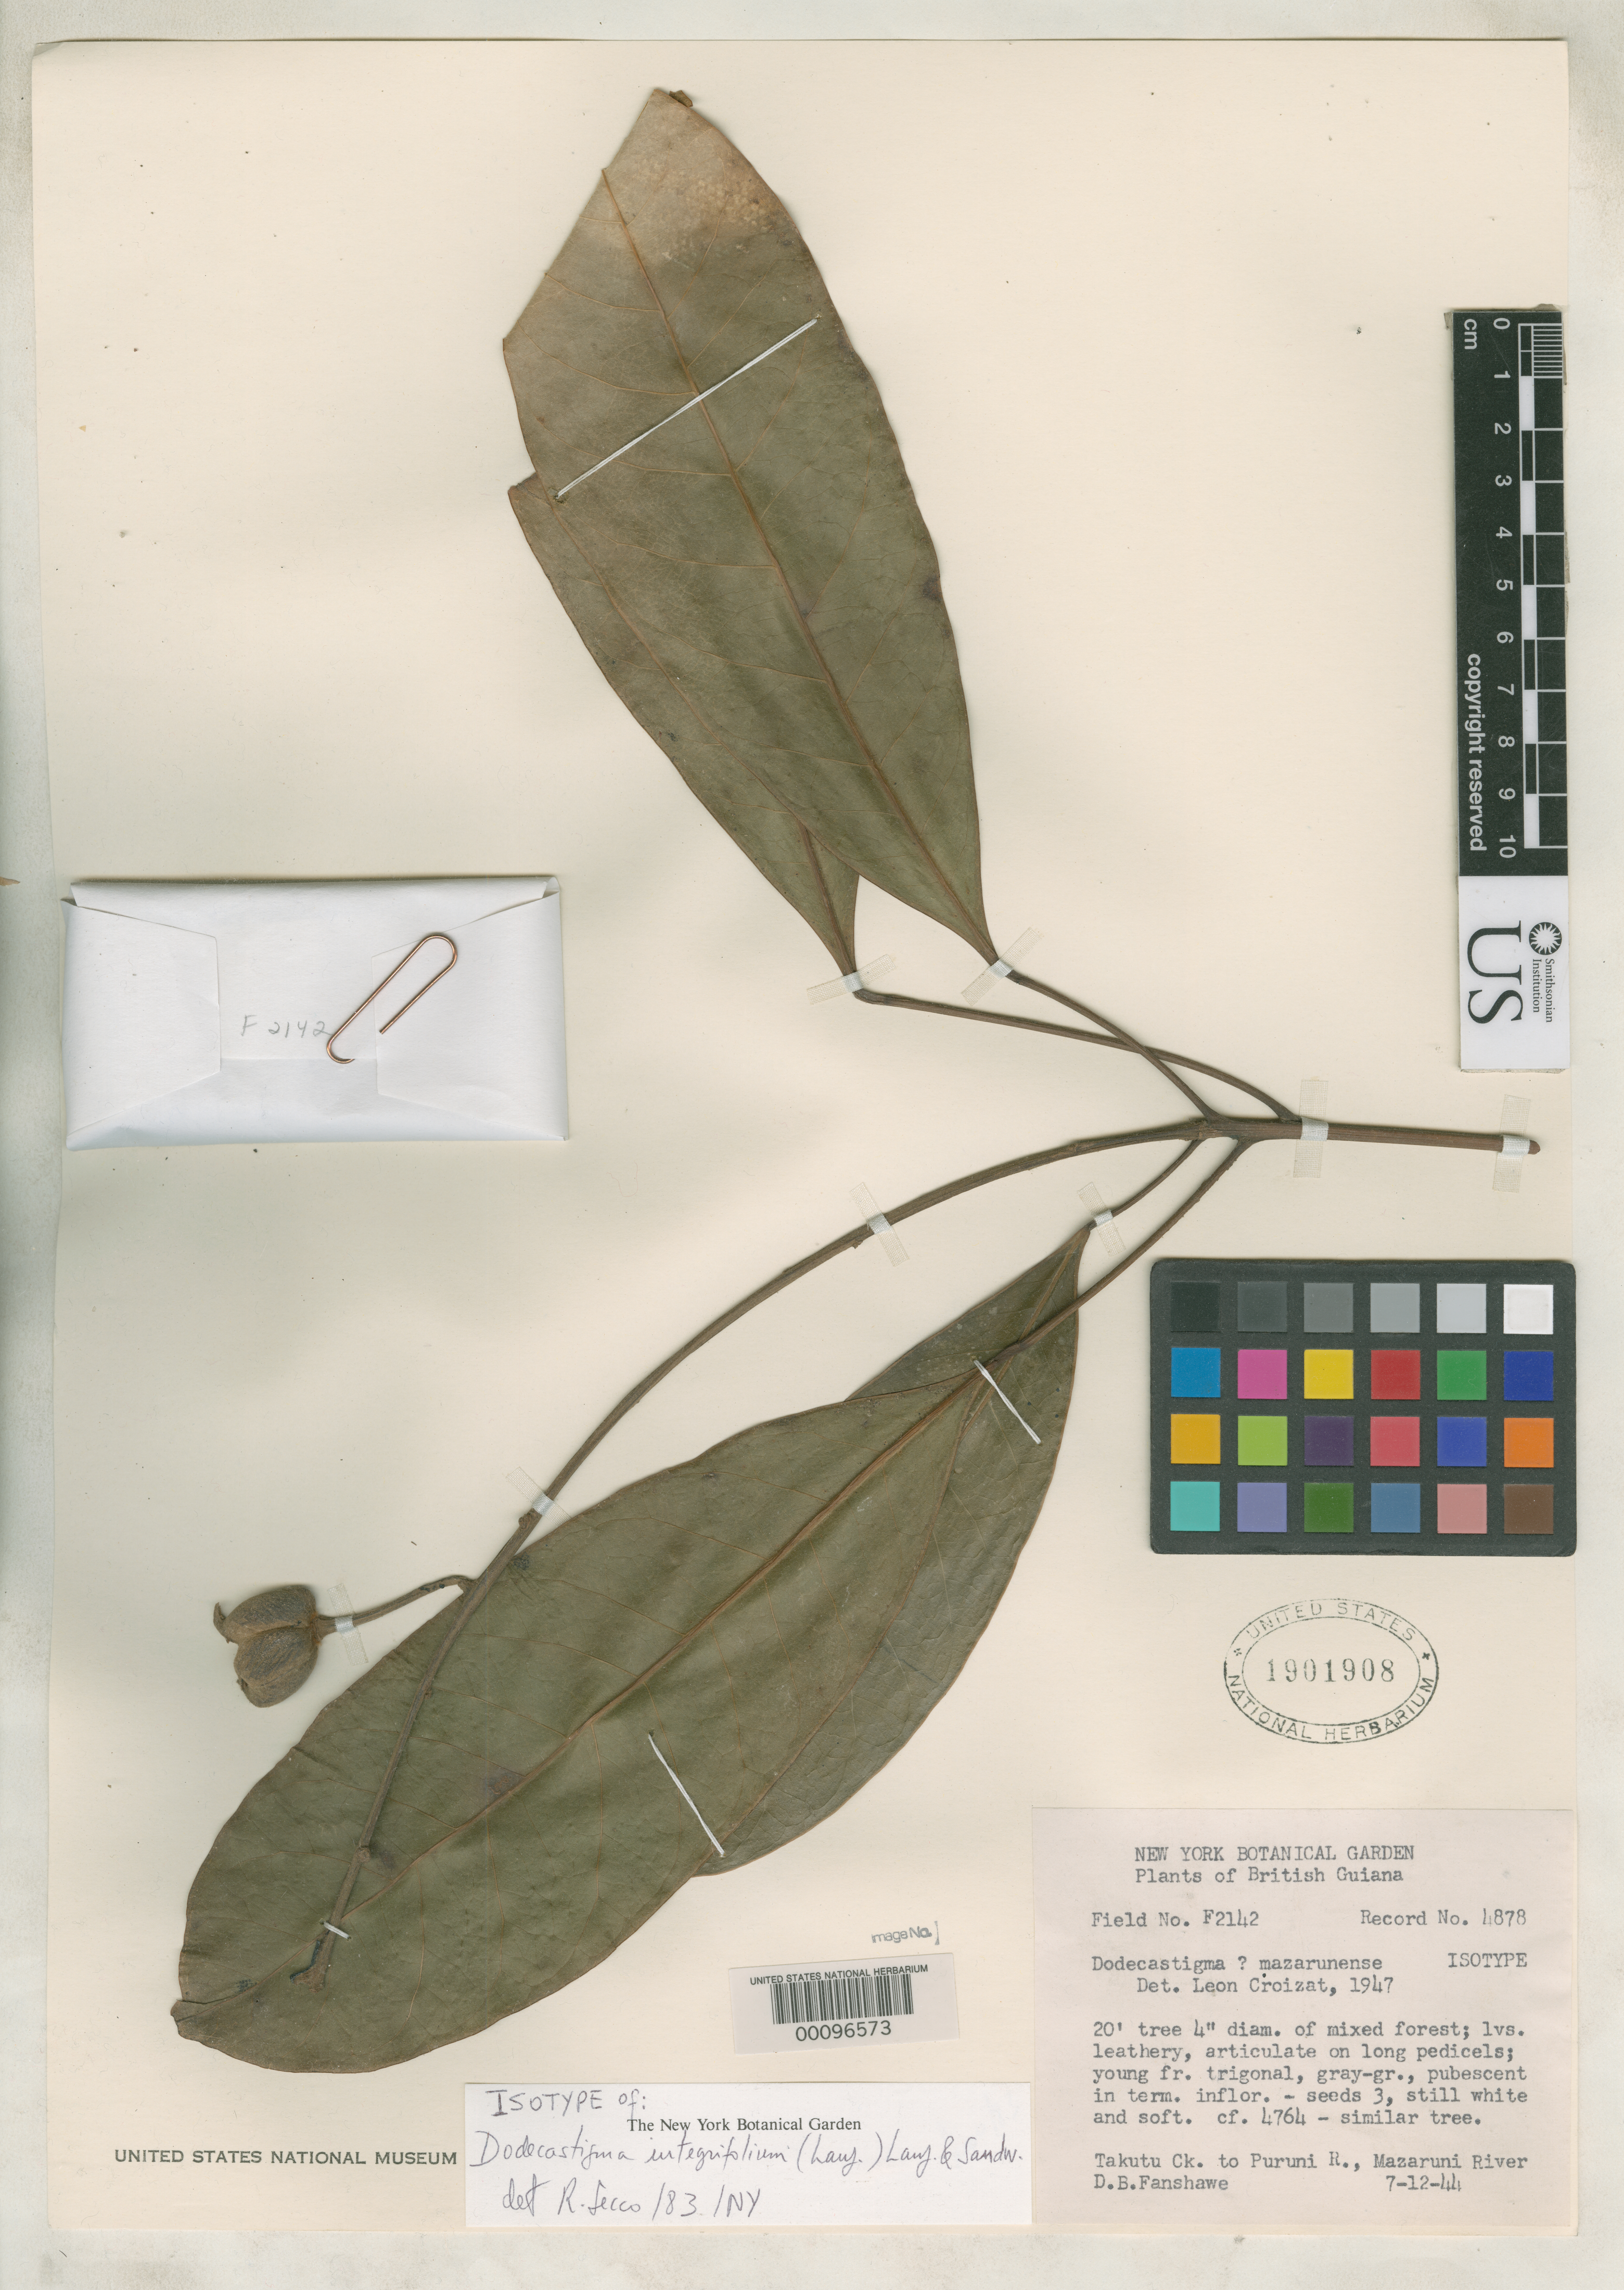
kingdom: Plantae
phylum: Tracheophyta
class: Magnoliopsida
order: Malpighiales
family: Euphorbiaceae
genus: Dodecastigma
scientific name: Dodecastigma mazarumense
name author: Croizat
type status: Isotype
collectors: D. B. Fanshawe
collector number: F 2142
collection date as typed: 1944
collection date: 1944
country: Guyana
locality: Mazaruni River, Takutu creek to Purumi River.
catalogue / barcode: US 1901908